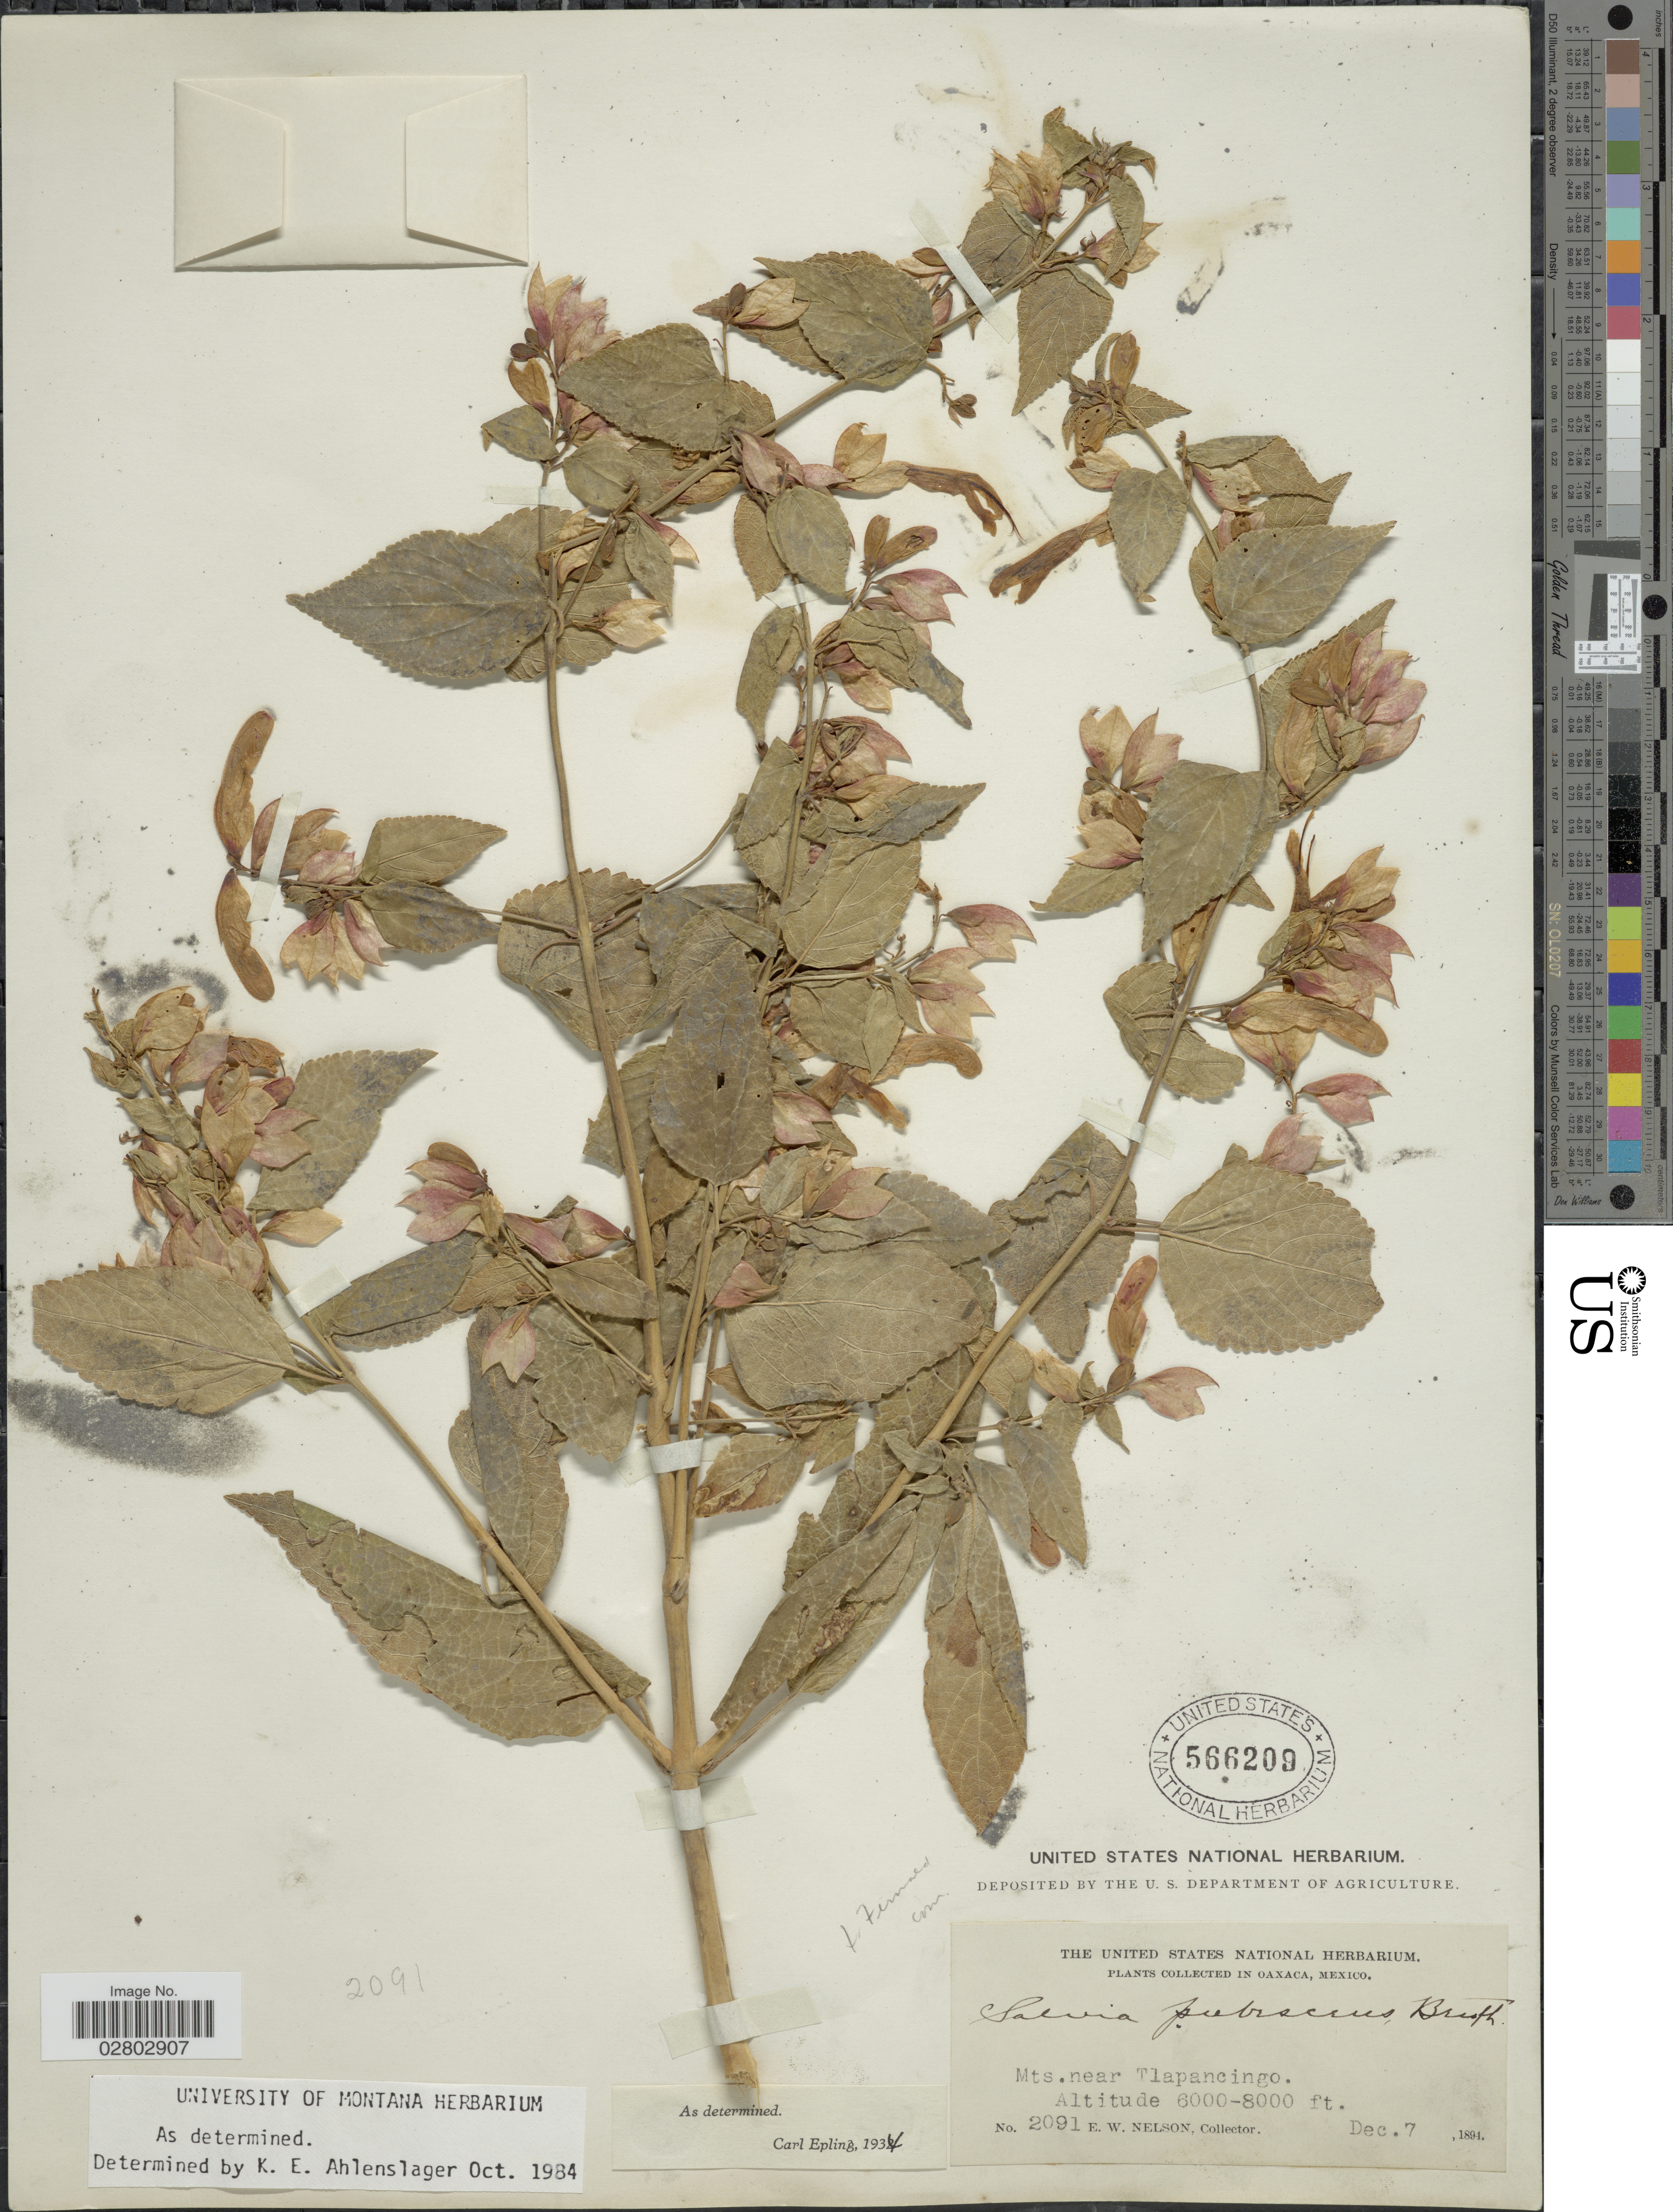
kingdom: Plantae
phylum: Tracheophyta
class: Magnoliopsida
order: Lamiales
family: Lamiaceae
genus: Salvia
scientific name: Salvia pubescens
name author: Benth.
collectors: E. W. Nelson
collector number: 2091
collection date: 1894-12-07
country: Mexico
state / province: Oaxaca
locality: Mts. near Tlapancingo.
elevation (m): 1829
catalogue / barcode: US 566209